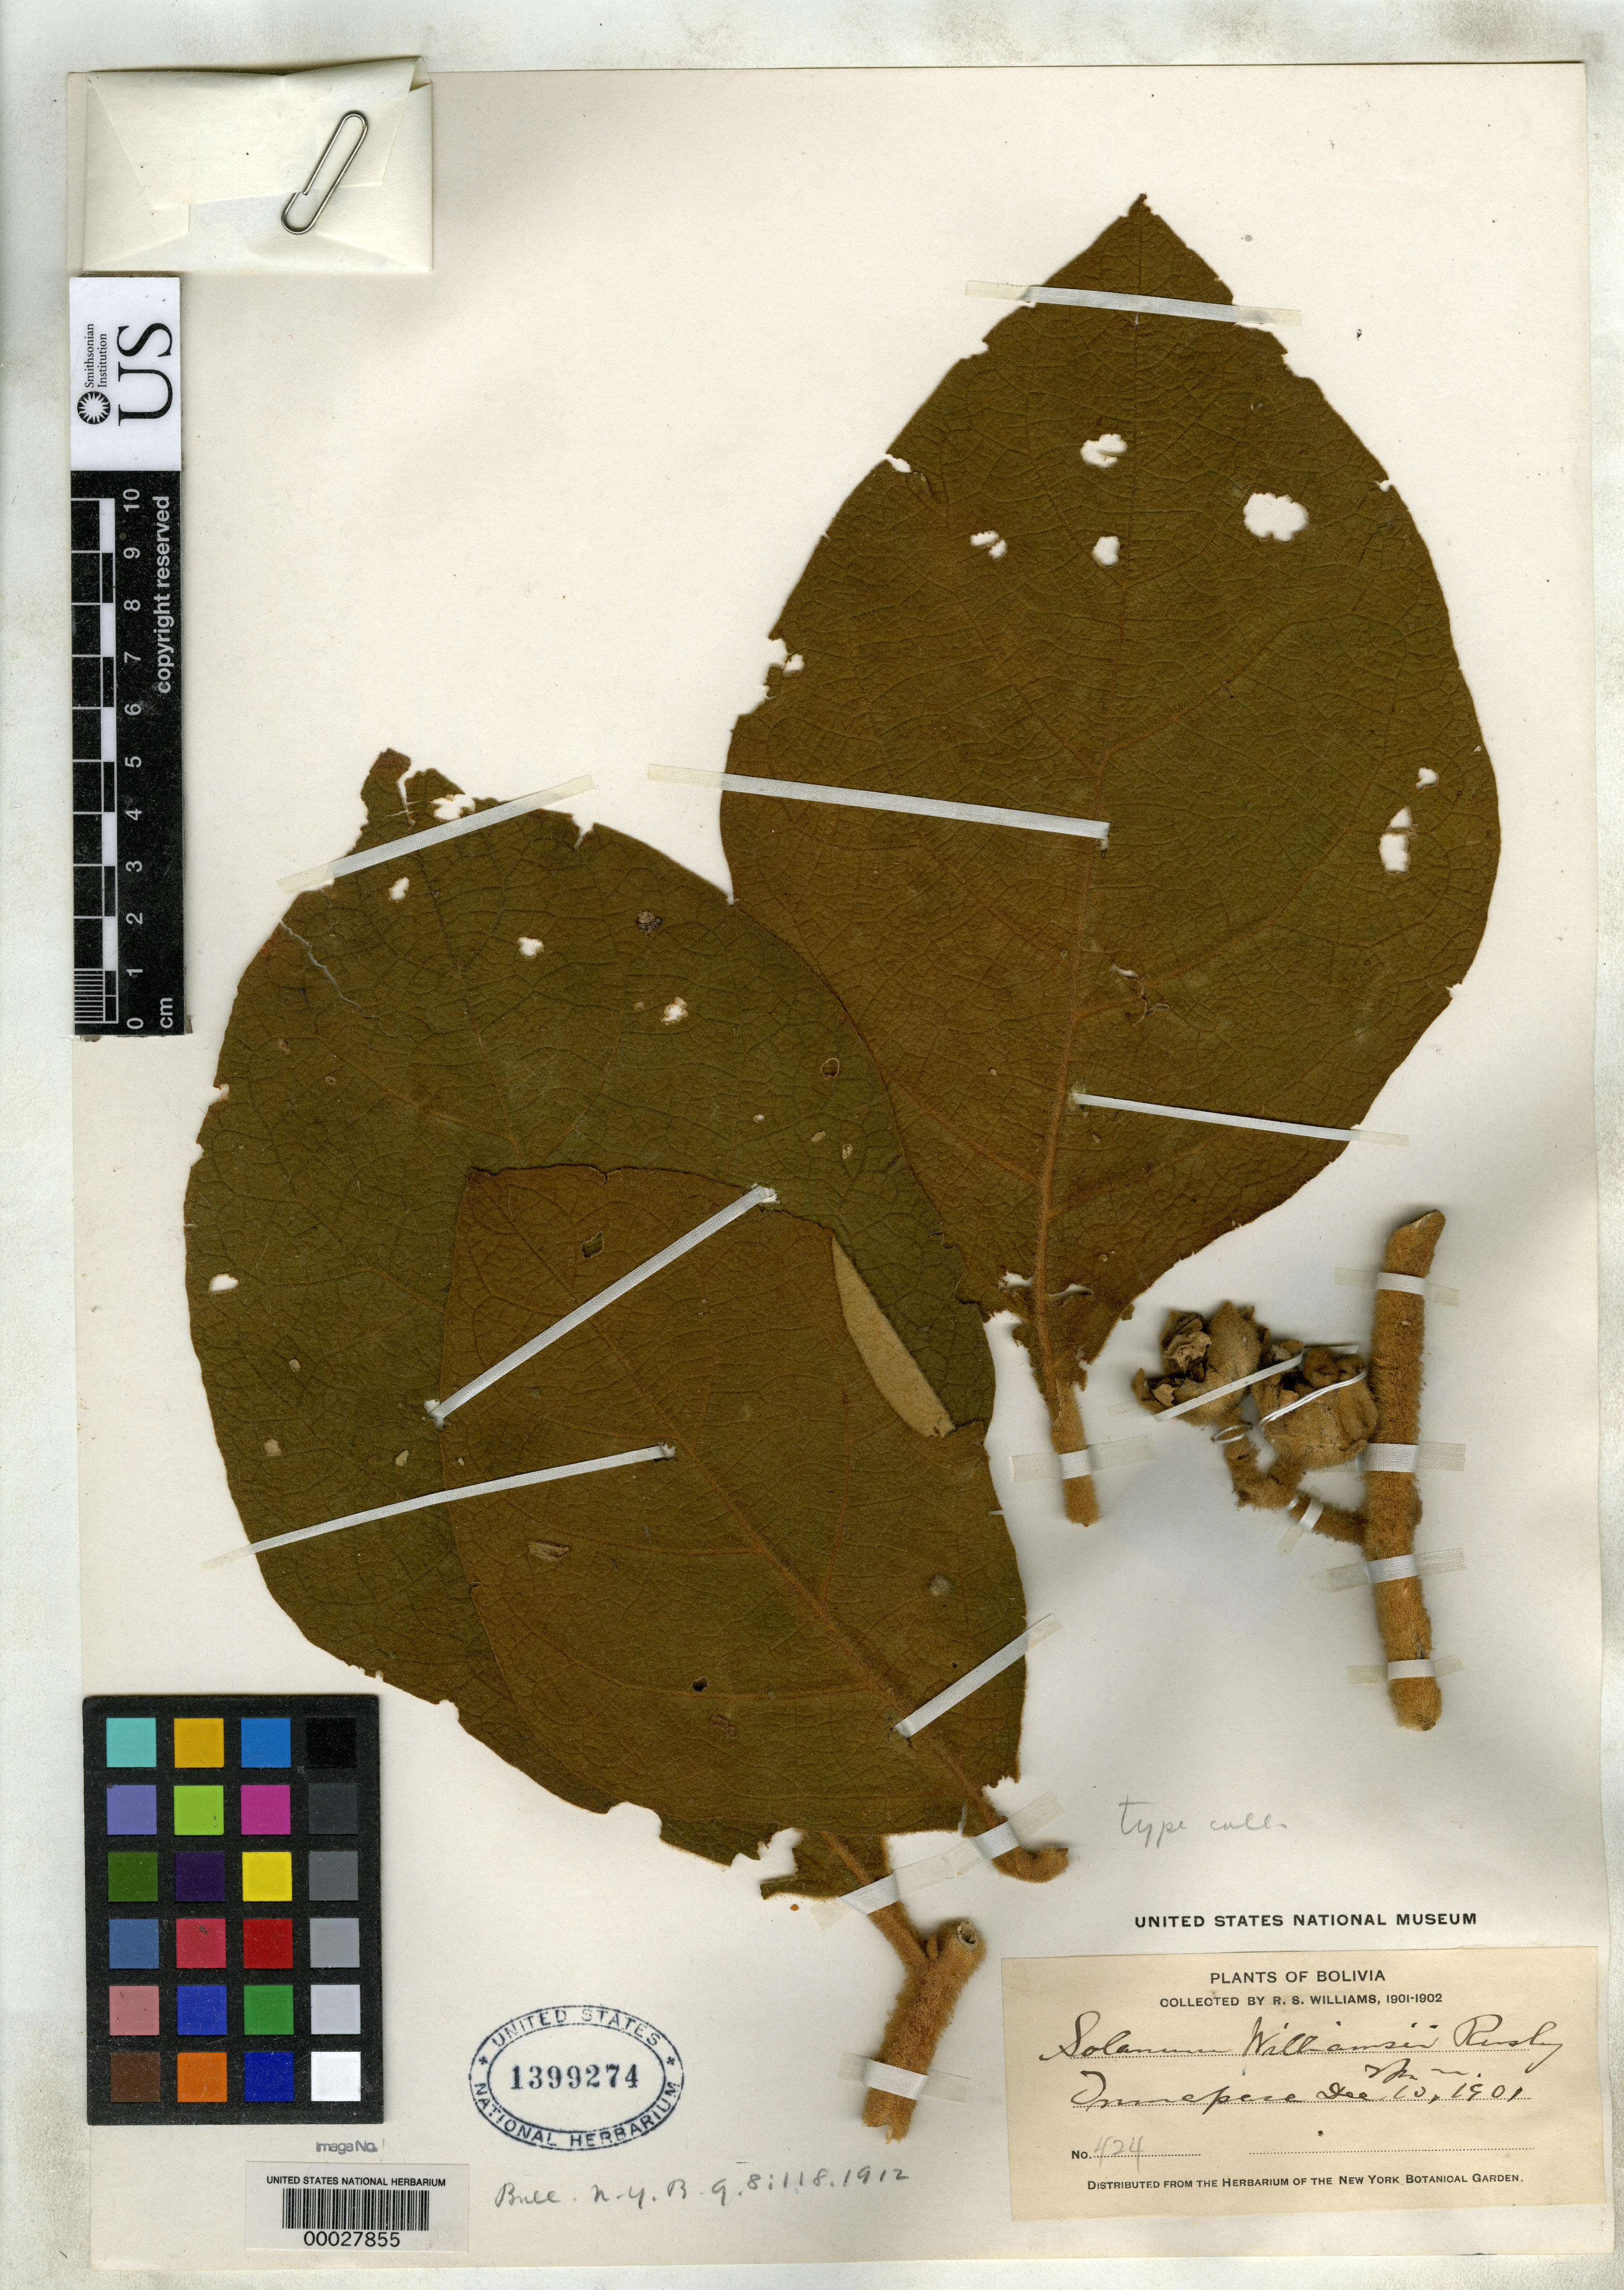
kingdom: Plantae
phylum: Tracheophyta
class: Magnoliopsida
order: Solanales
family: Solanaceae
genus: Solanum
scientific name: Solanum williamsii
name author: Rusby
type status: Isotype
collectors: R. S. Williams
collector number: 424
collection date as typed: Dec. 10, 1901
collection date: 1901-12-10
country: Bolivia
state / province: La Paz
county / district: Iturralde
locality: Tumupasa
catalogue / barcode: US 1399274